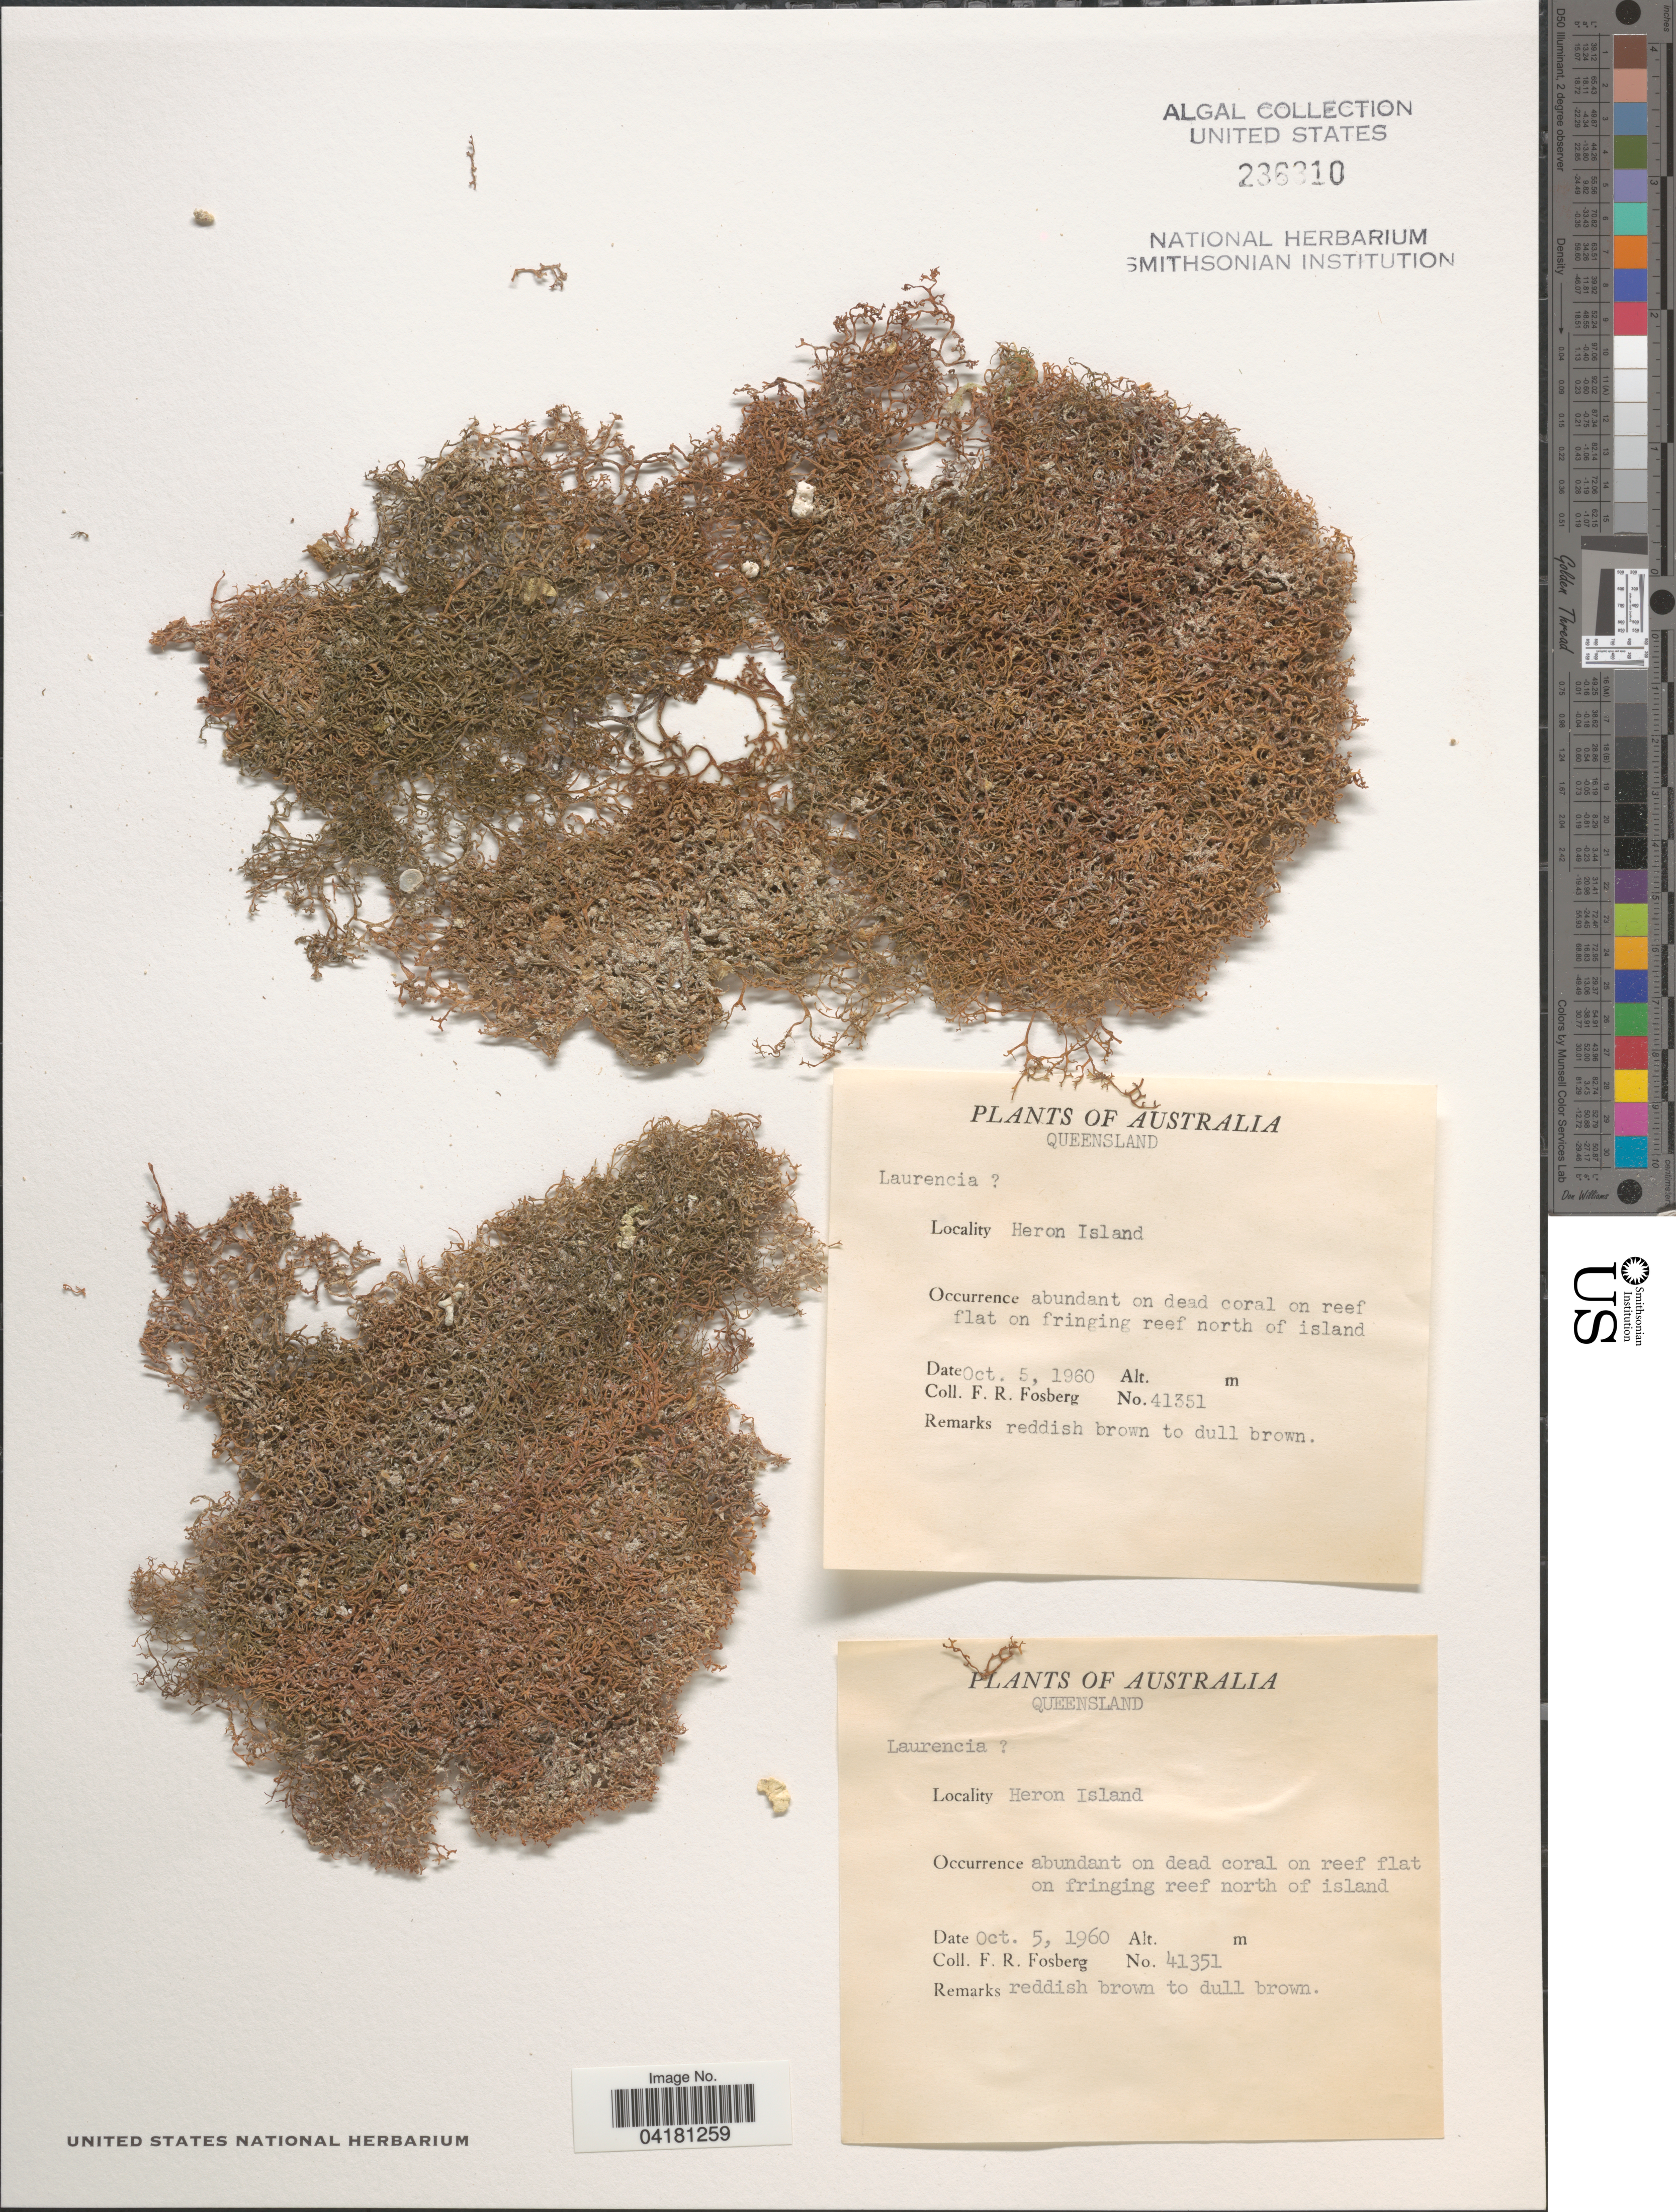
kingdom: Plantae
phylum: Rhodophyta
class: Florideophyceae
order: Ceramiales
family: Rhodomelaceae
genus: Laurencia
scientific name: Laurencia sp.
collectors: F. R. Fosberg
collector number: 41351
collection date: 1960-10-05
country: Australia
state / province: Queensland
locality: Heron Island. Abundant on dead coral on reef flat on fringing reef north of island.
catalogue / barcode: US 236310